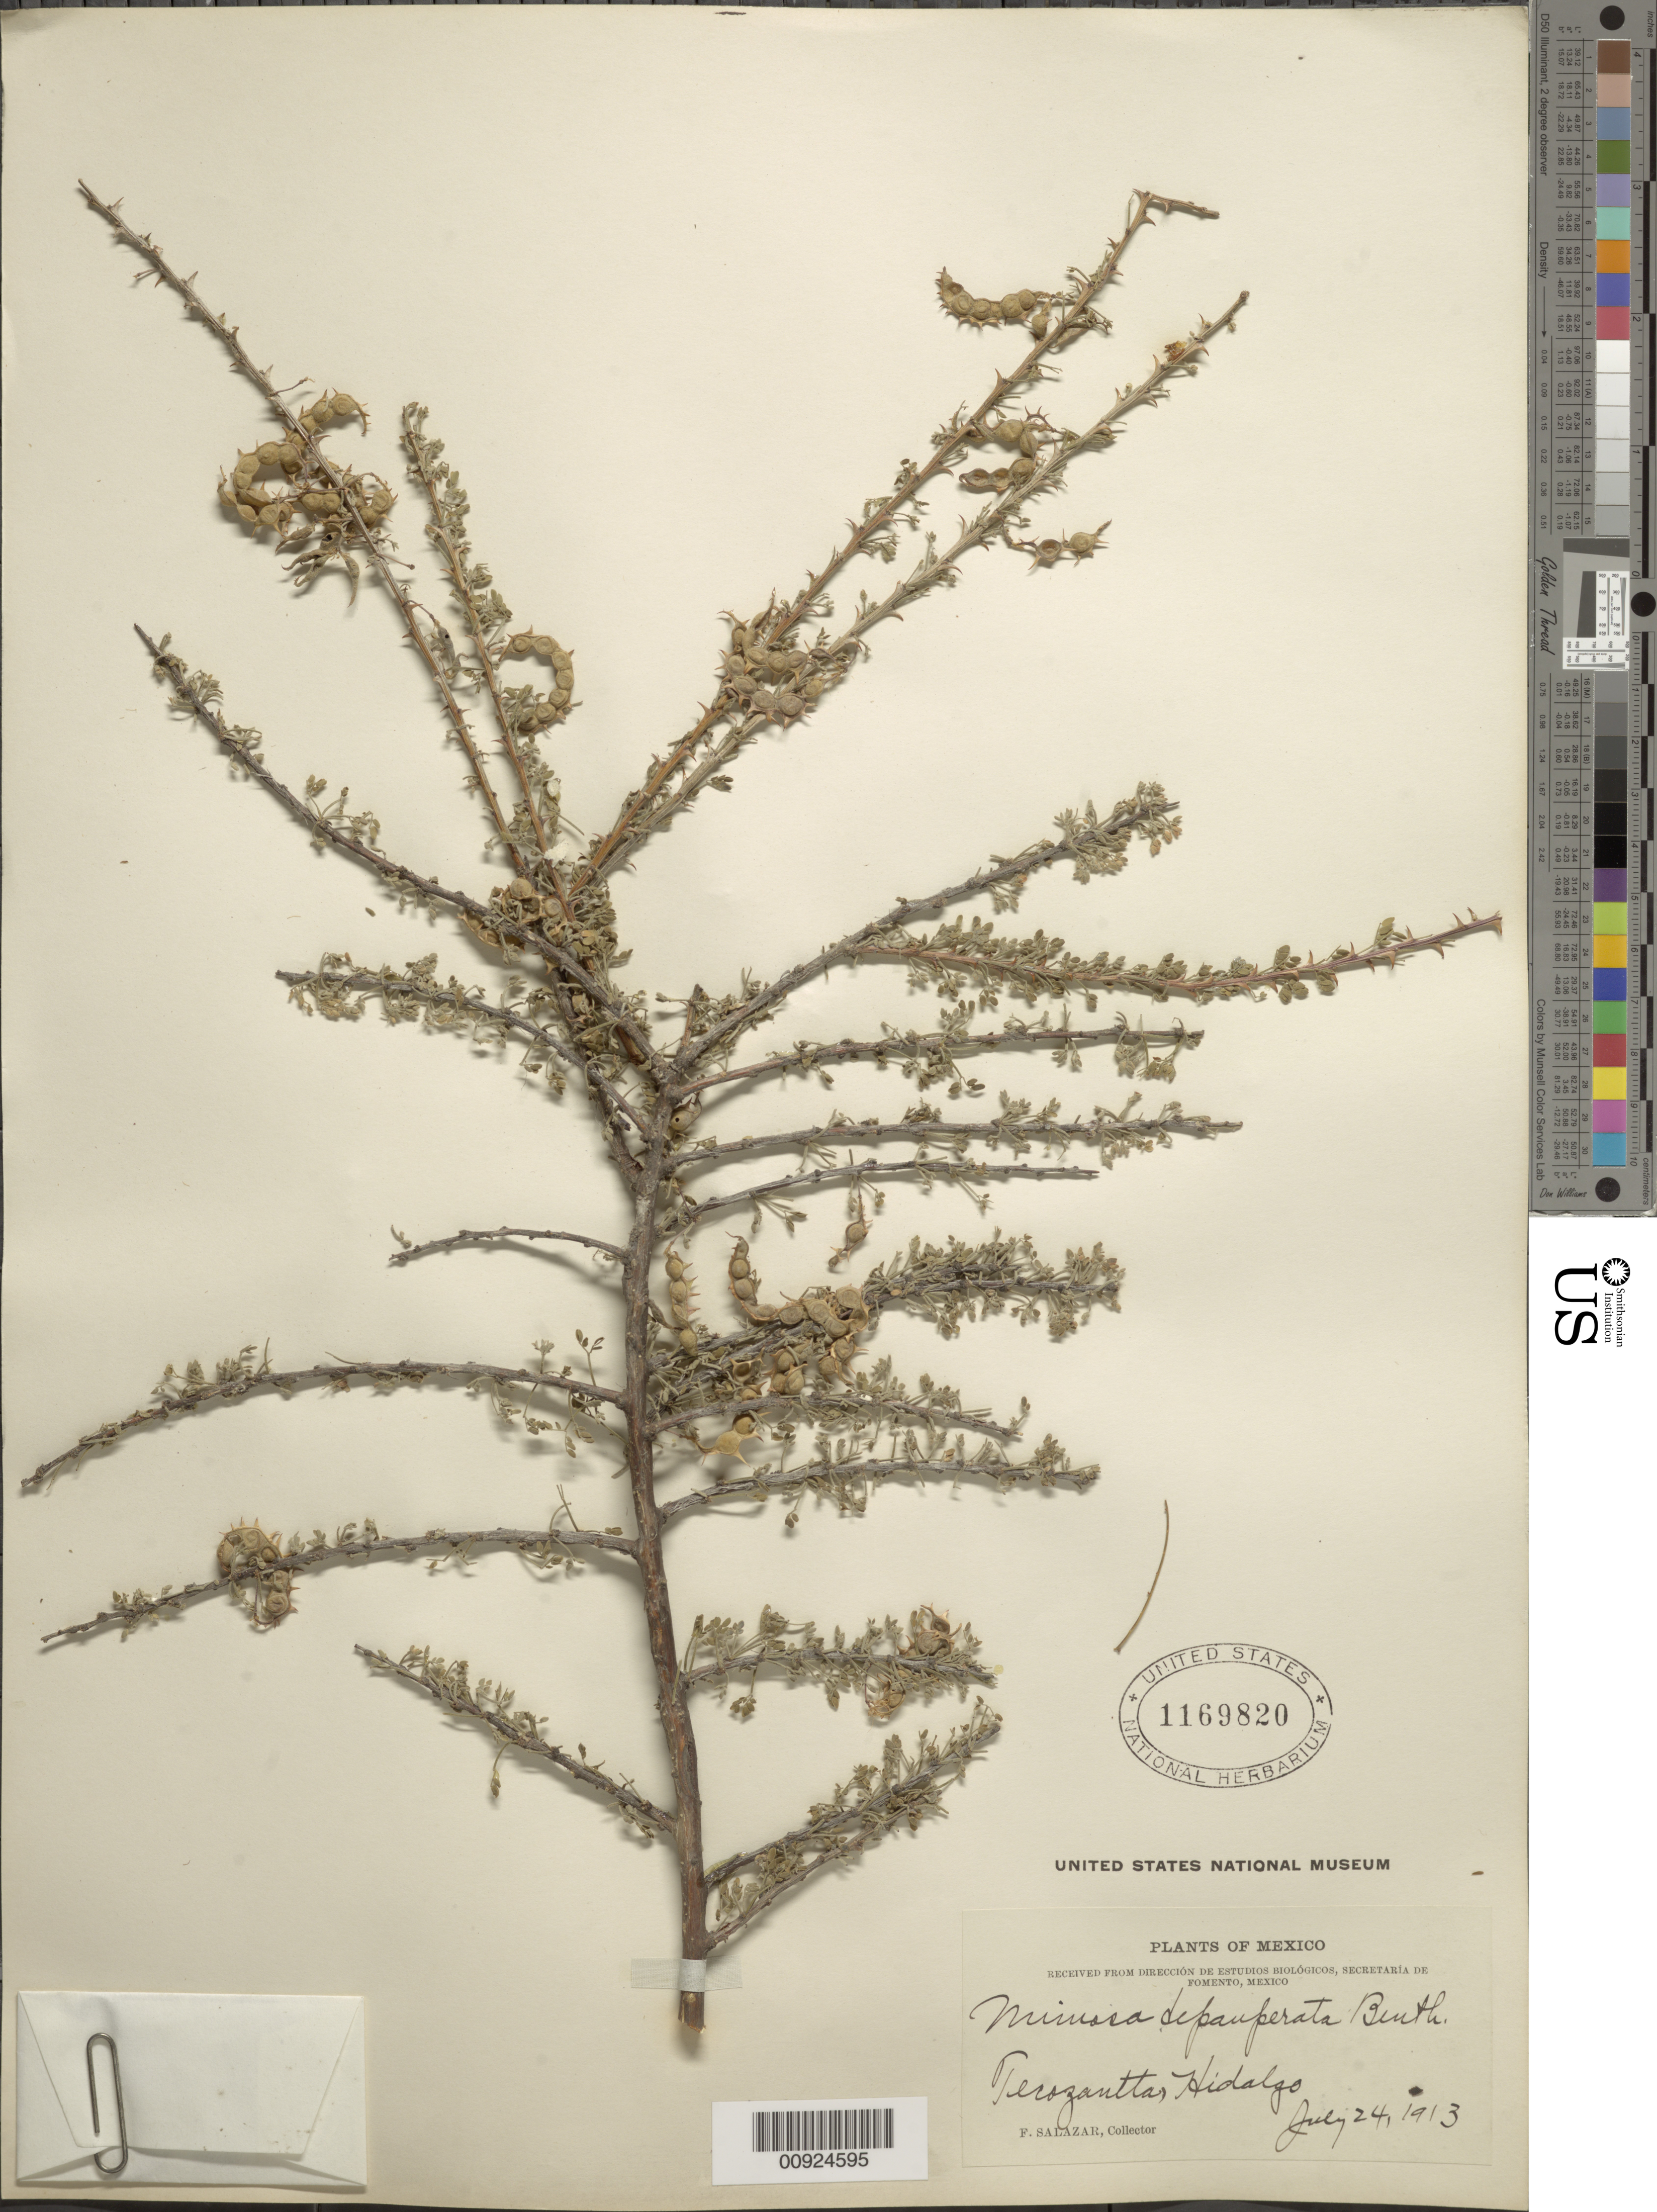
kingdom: Plantae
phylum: Tracheophyta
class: Magnoliopsida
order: Fabales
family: Fabaceae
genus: Mimosa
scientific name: Mimosa depauperata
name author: Benth.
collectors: F. Salazar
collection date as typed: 24 Jul 1913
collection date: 1913-07-24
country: Mexico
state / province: Hidalgo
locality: Tecozautla, Hidalgo.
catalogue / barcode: US 1169820